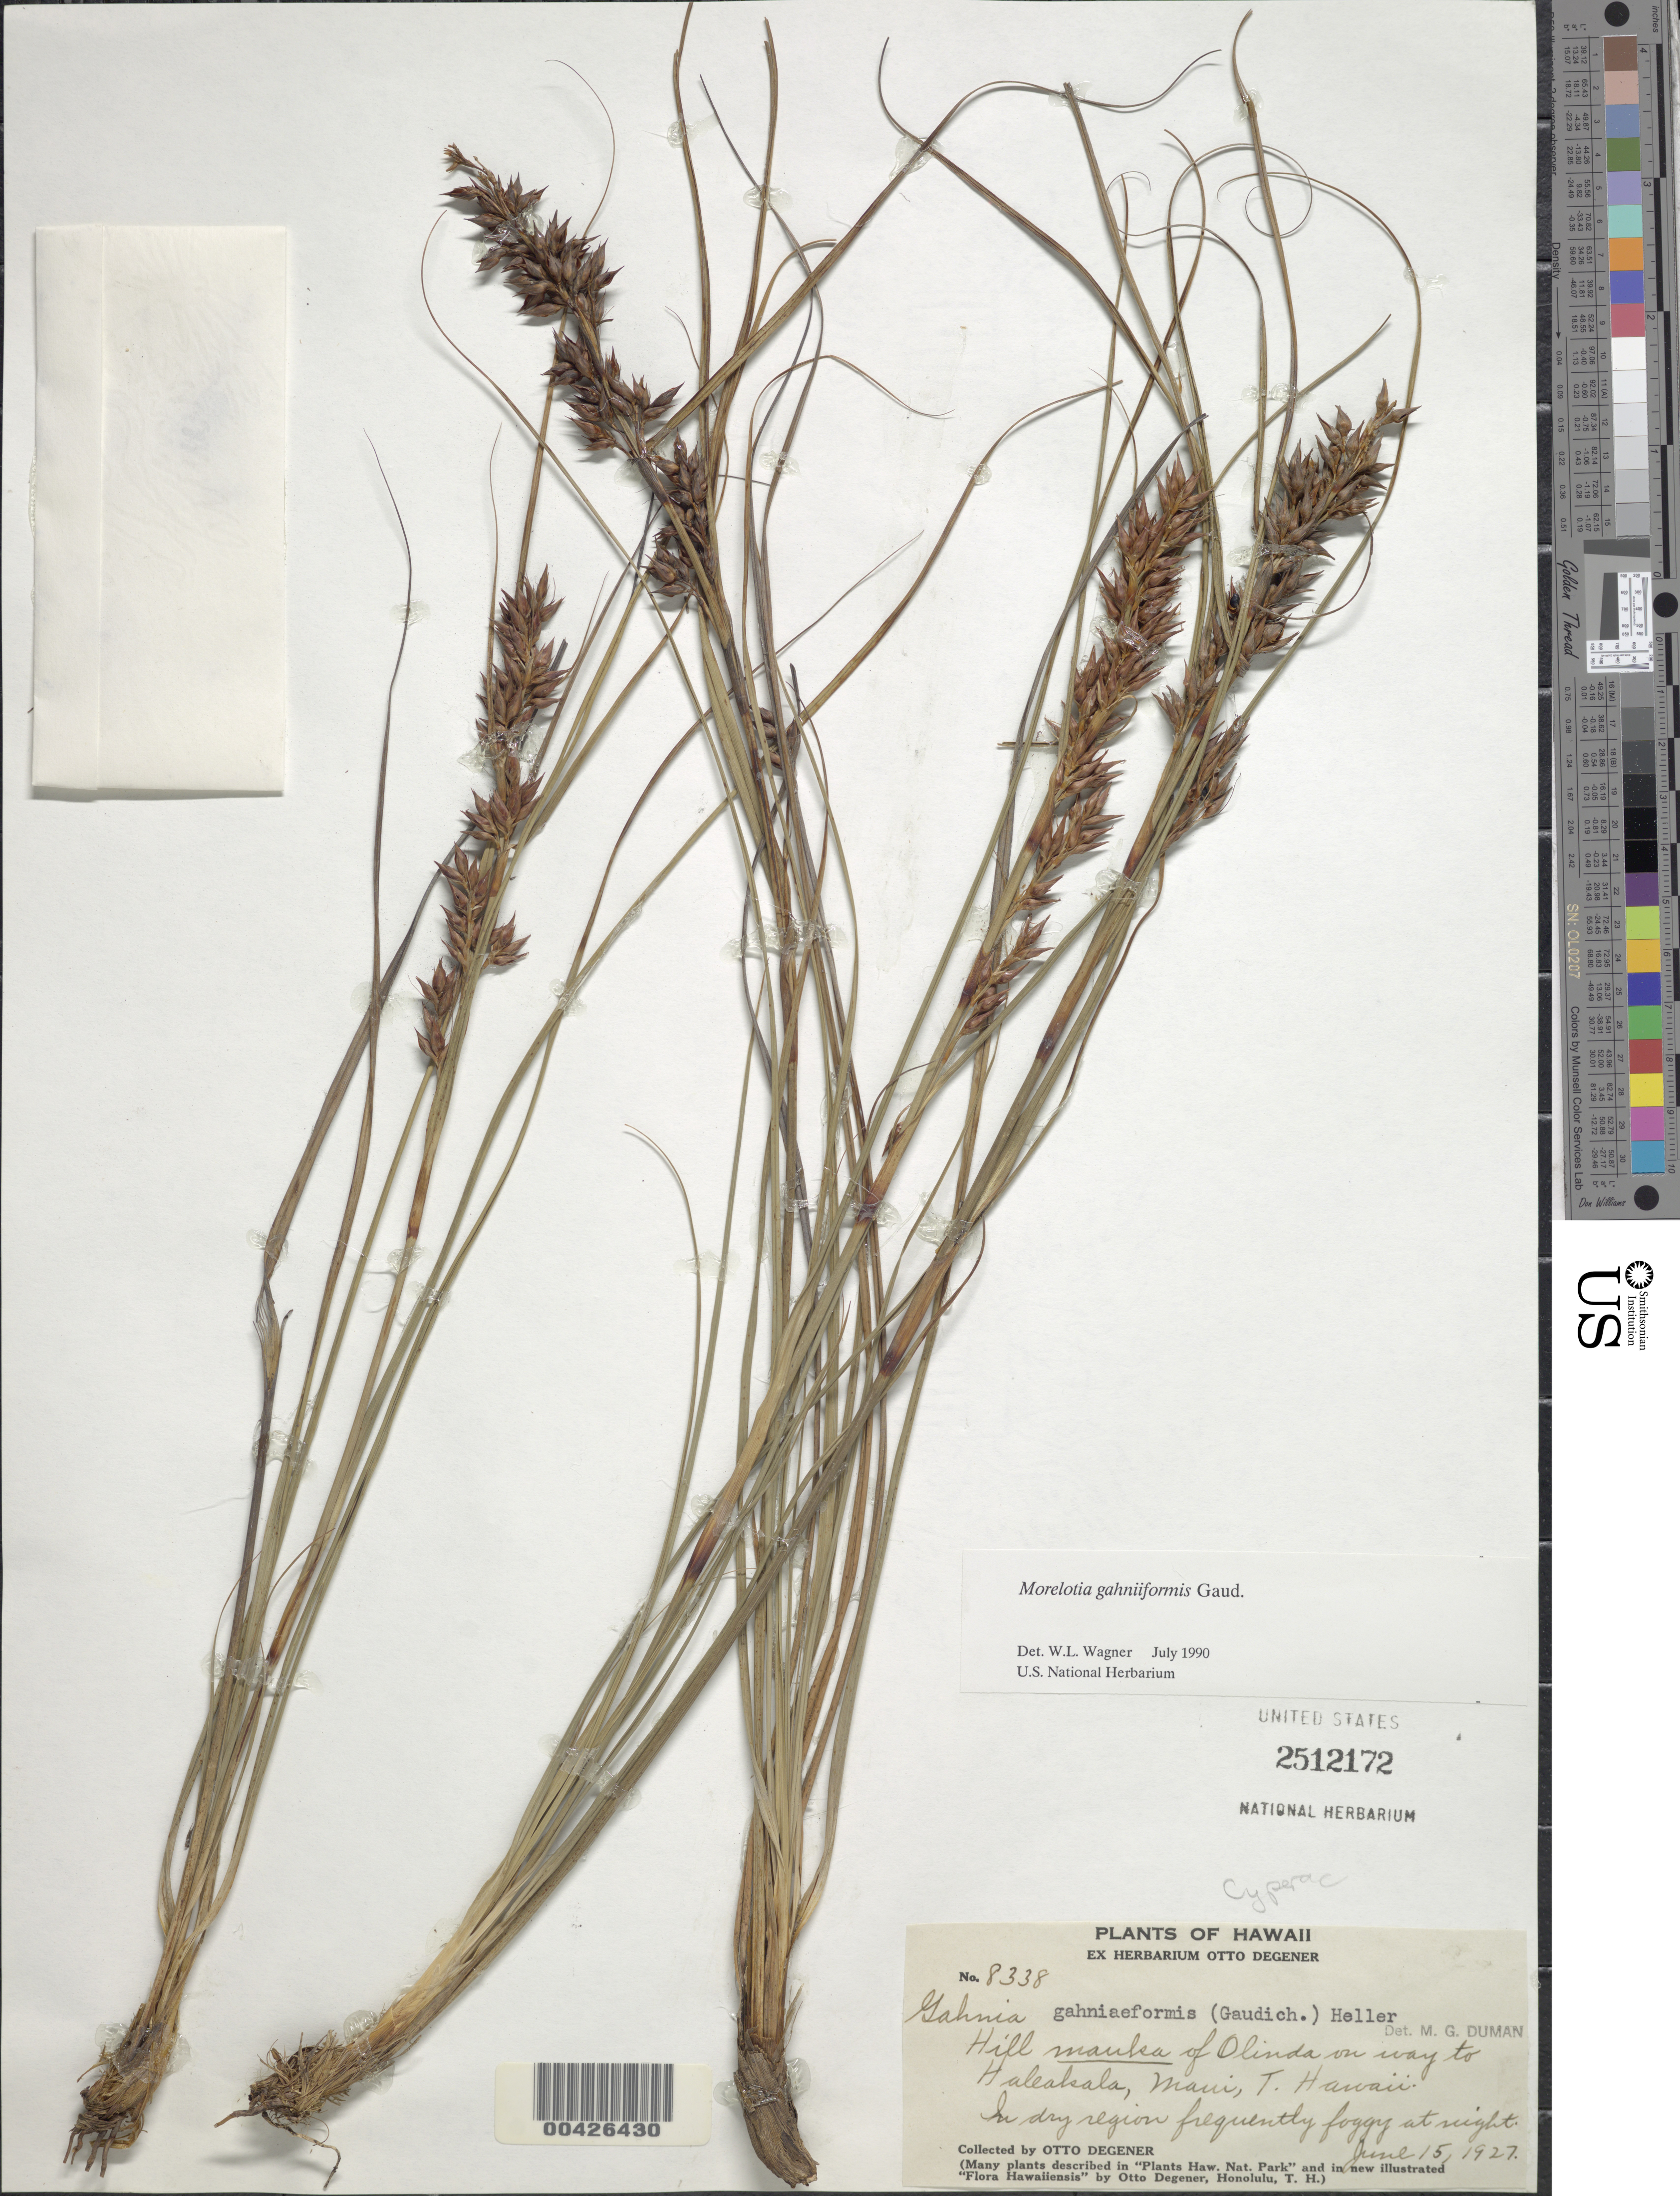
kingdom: Plantae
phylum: Tracheophyta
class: Liliopsida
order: Poales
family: Cyperaceae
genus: Morelotia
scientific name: Morelotia gahniiformis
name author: Gaudich.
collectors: O. Degener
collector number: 8338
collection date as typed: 15 Jun 1927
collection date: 1927-06-15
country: United States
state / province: Hawaii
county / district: Maui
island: Maui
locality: Hill mauka of Olinda on way to Haleakala, Maui, T. Hawaii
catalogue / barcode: US 2512172